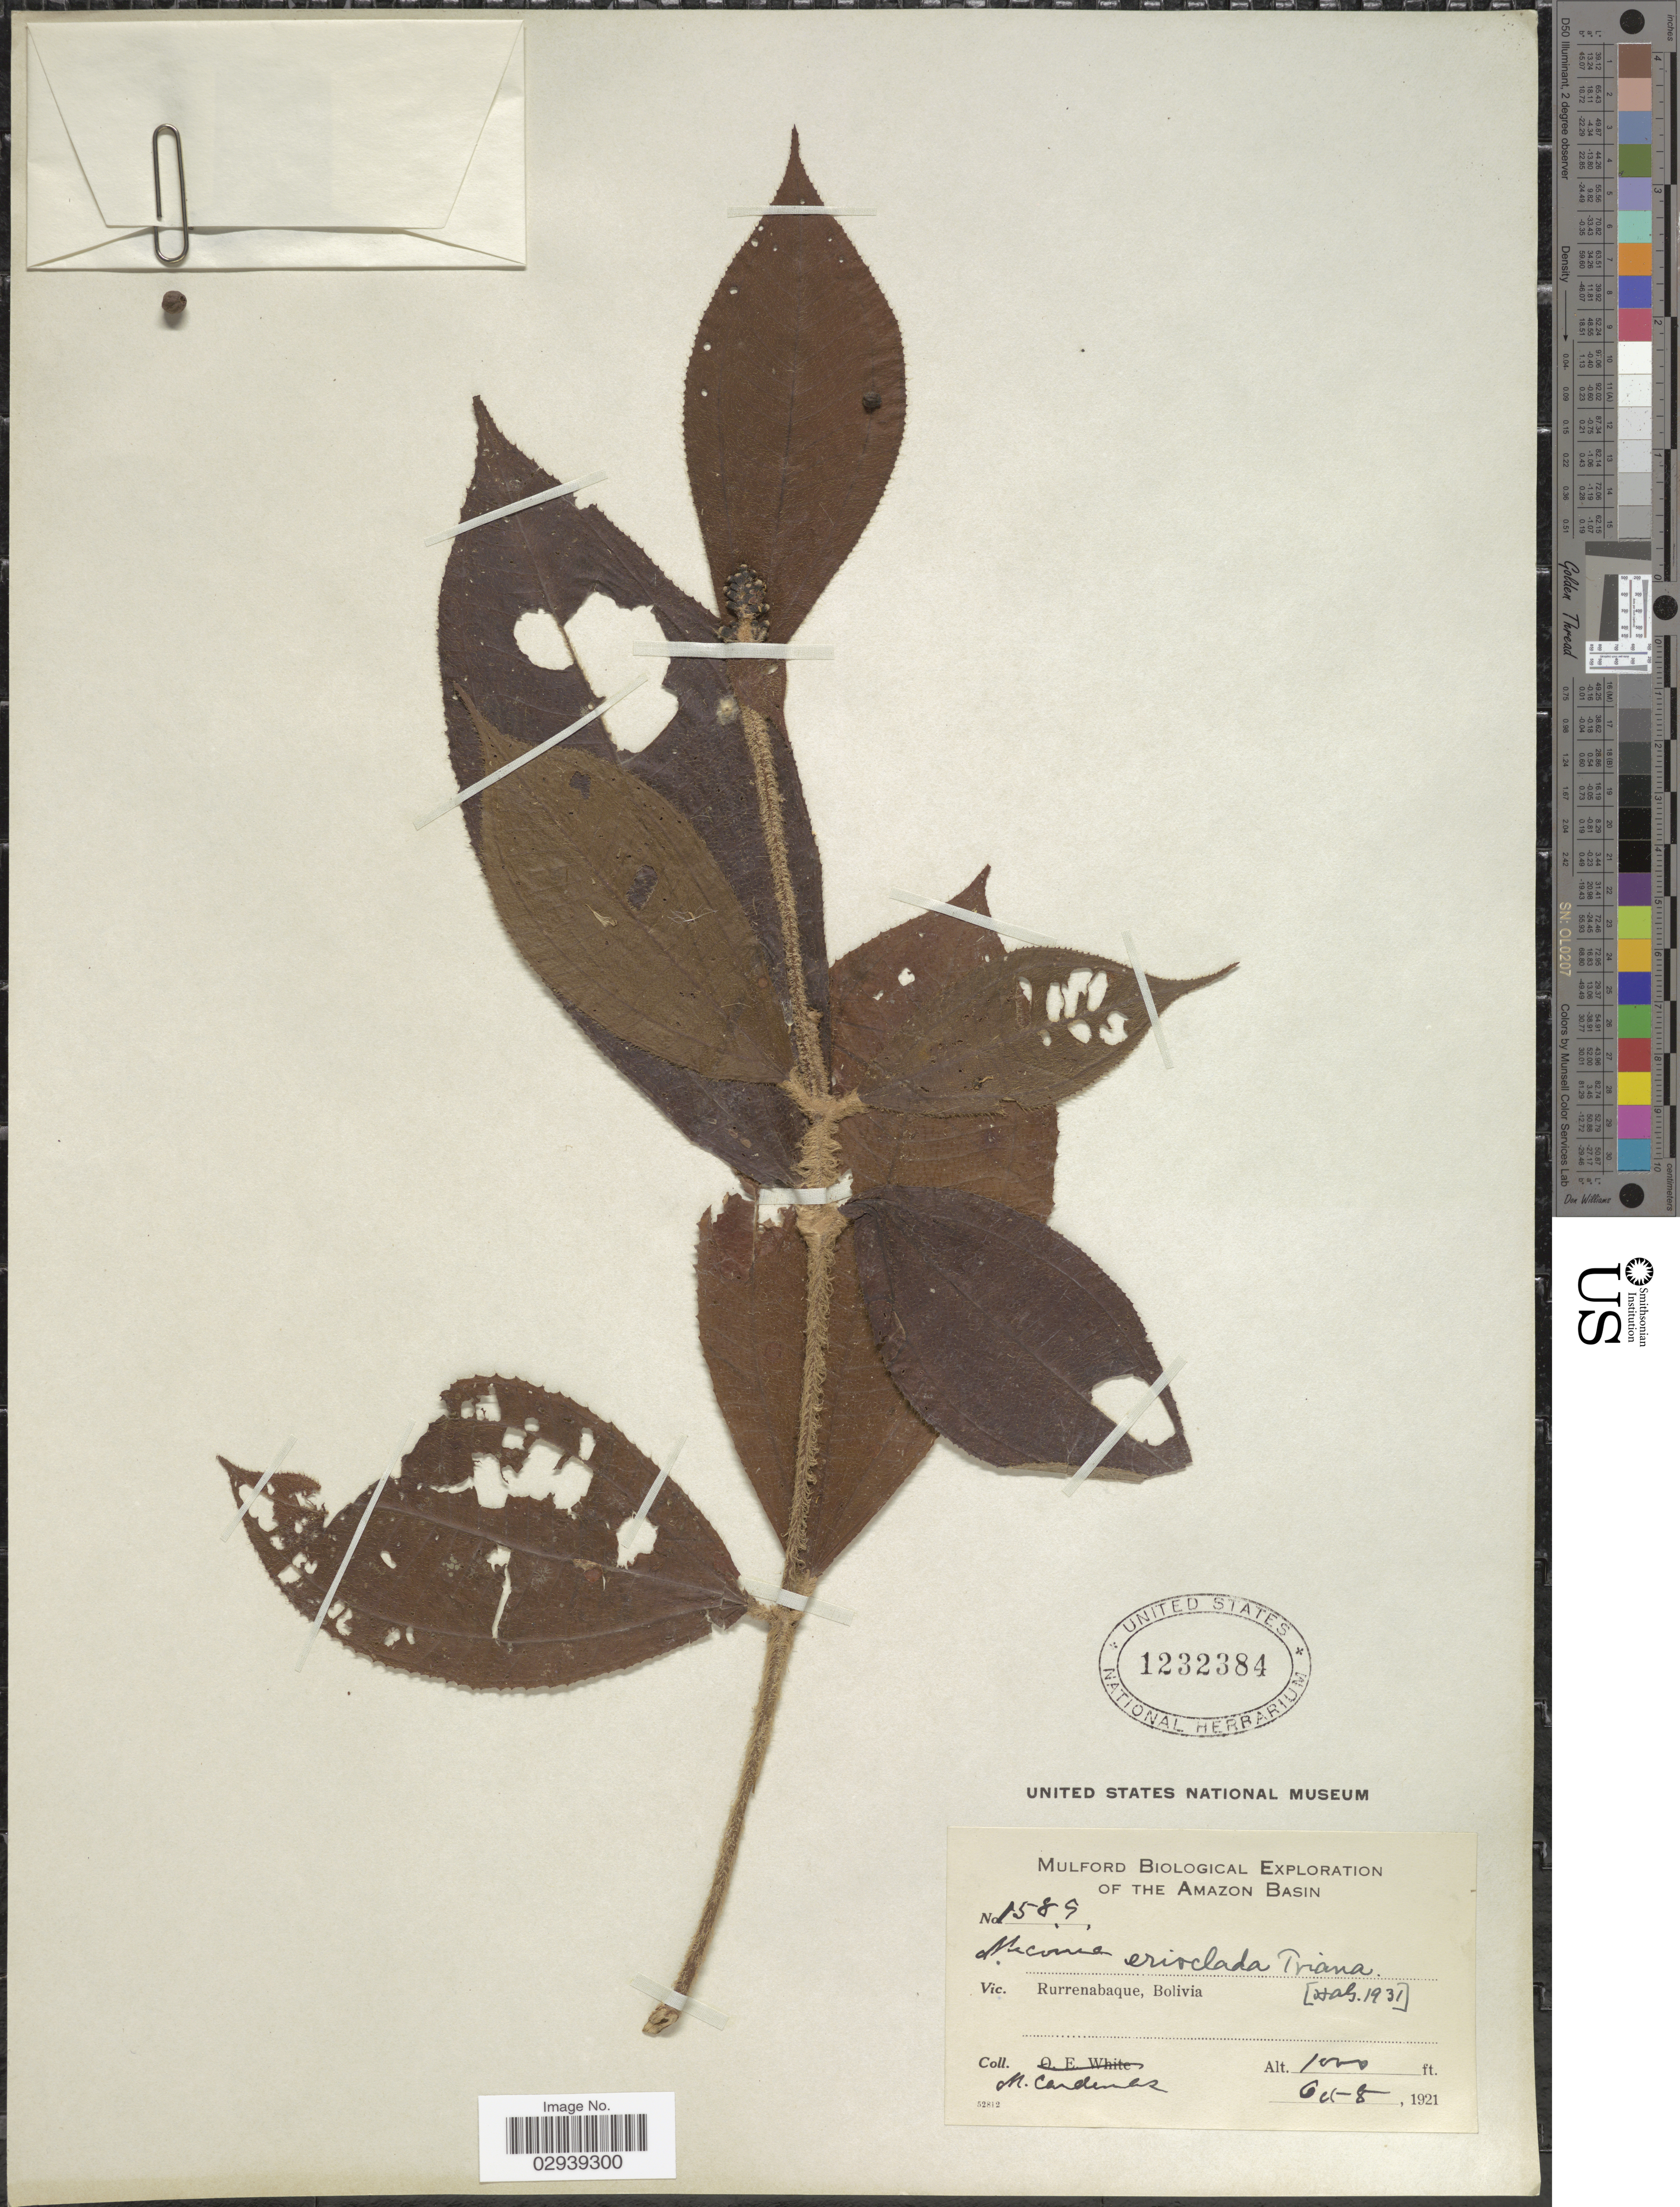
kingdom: Plantae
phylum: Tracheophyta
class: Magnoliopsida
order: Myrtales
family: Melastomataceae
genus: Miconia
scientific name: Miconia erioclada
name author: Triana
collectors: M. Cárdenas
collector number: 1589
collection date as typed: Oct 8, 1921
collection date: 1921-10-08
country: Bolivia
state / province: Beni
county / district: José Ballivián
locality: Rurrenabaque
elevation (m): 305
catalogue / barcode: US 1232384